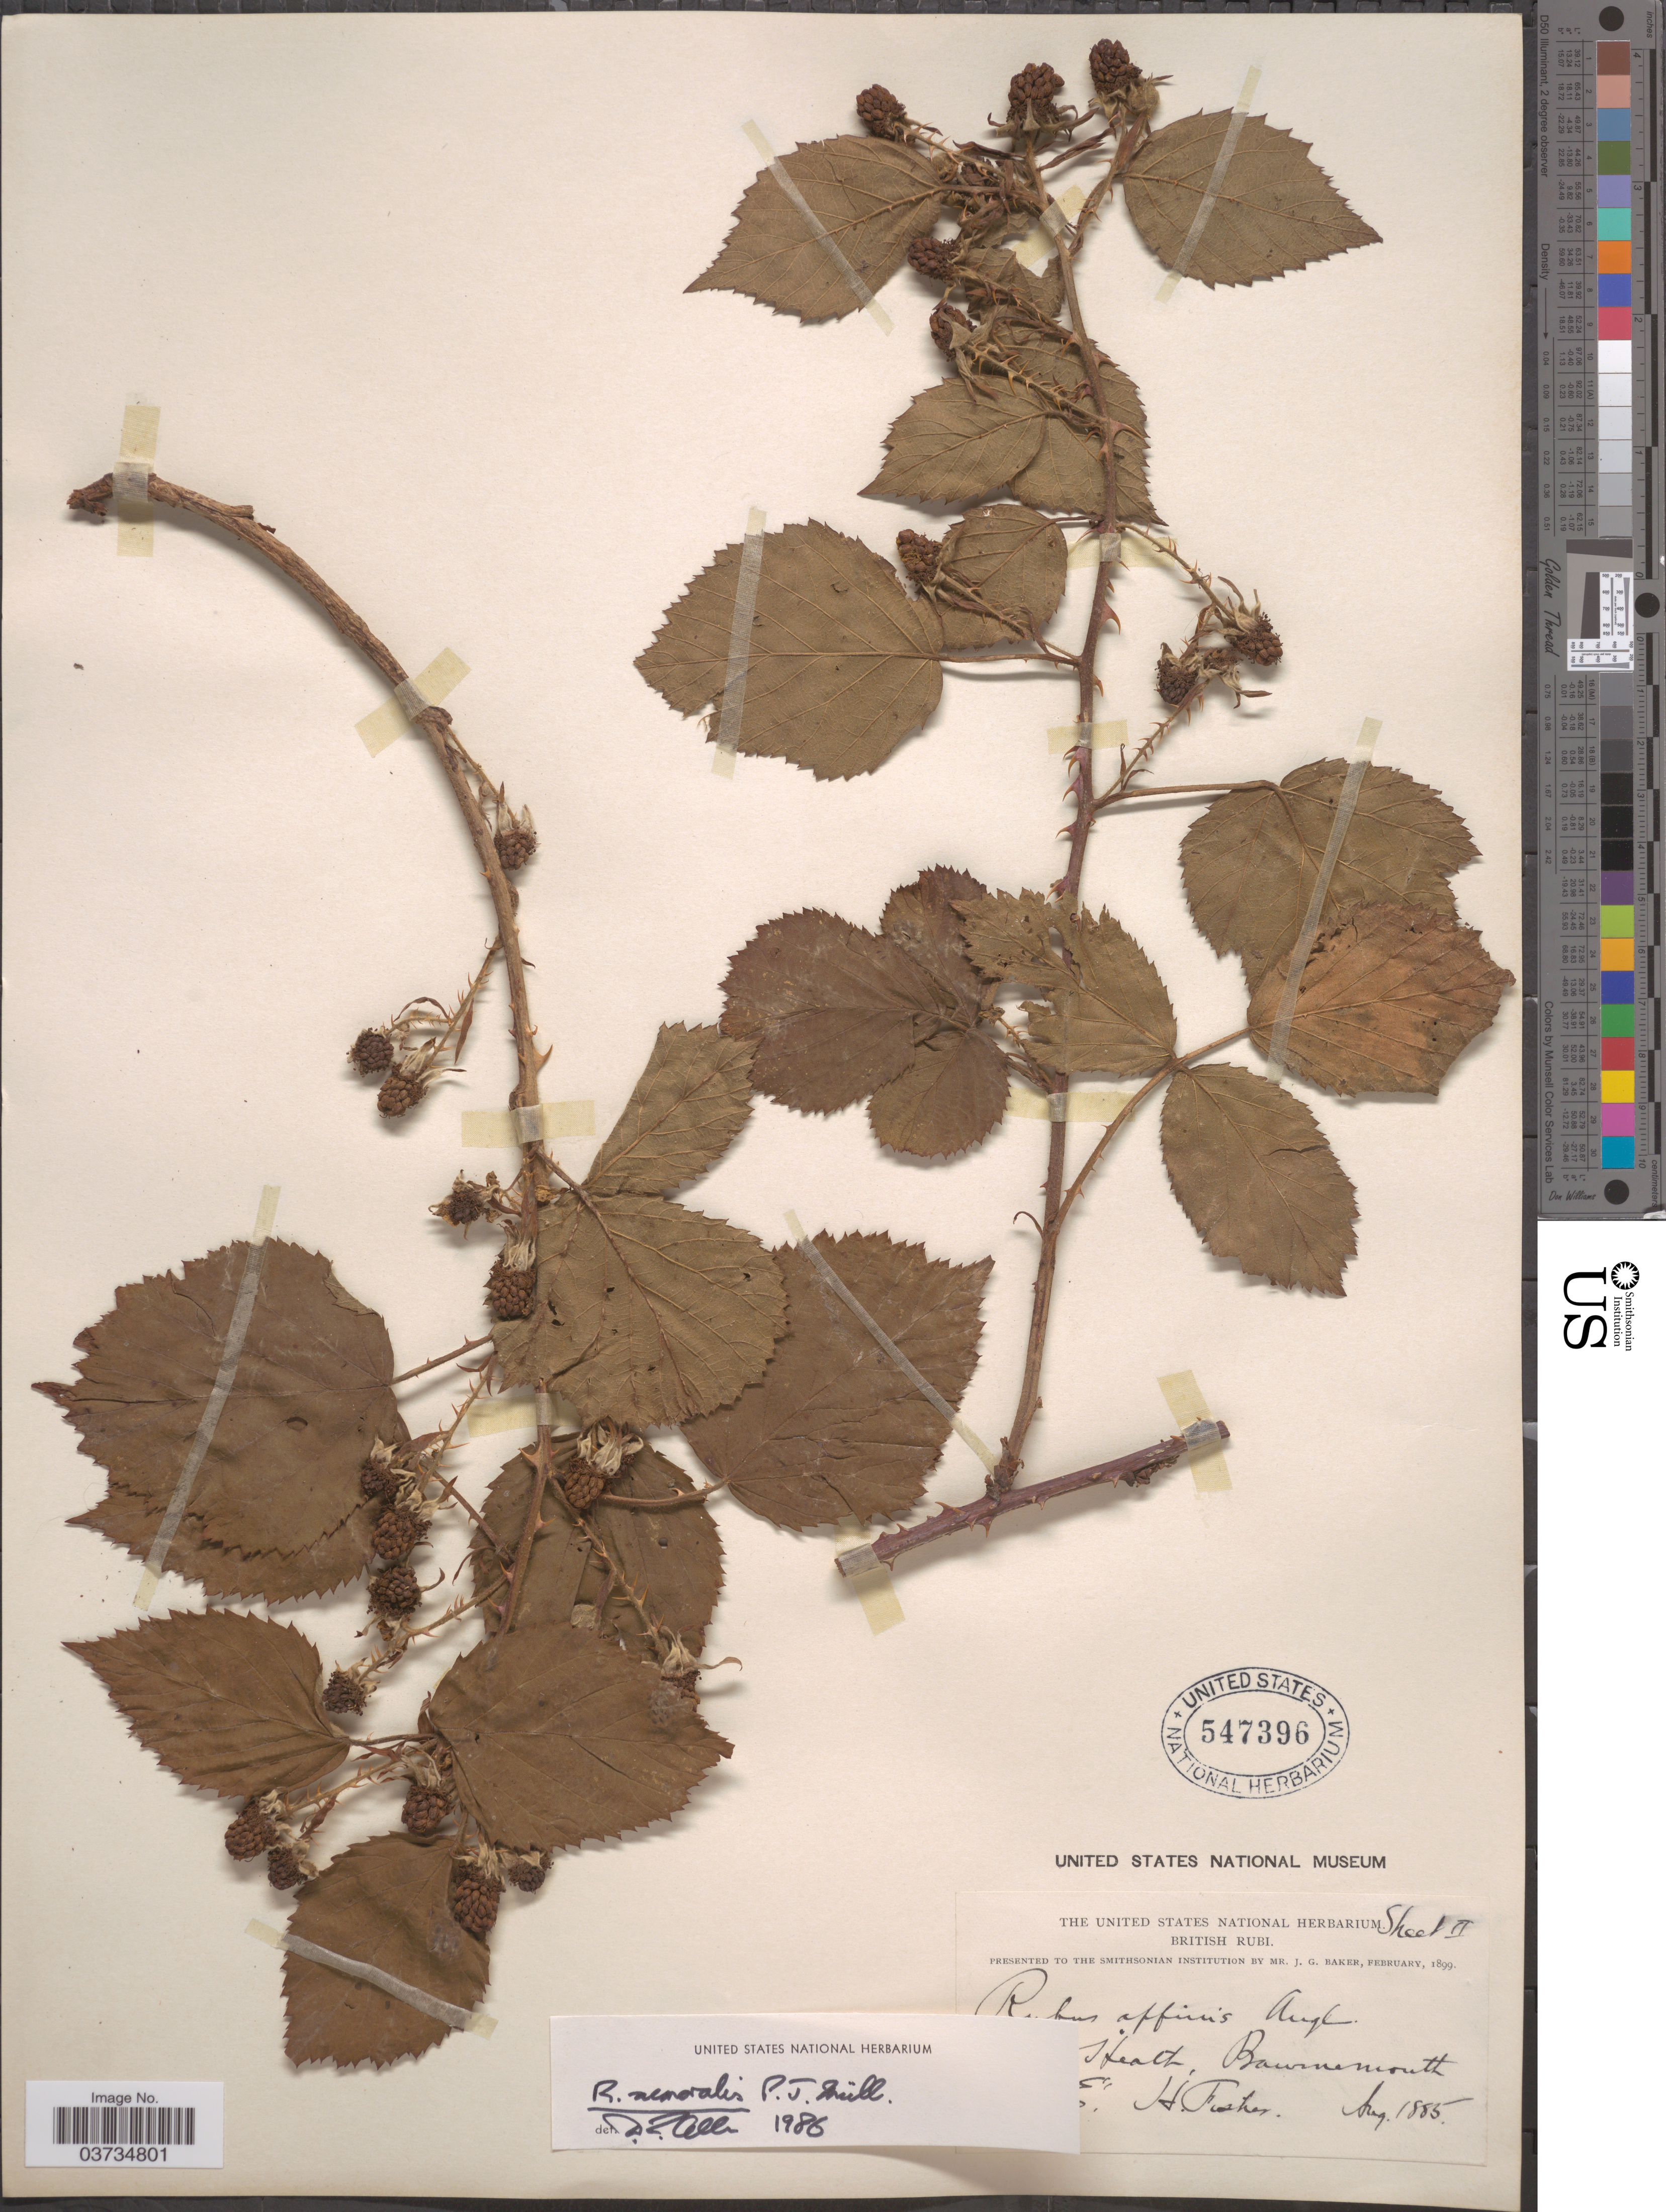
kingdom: Plantae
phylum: Tracheophyta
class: Magnoliopsida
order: Rosales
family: Rosaceae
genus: Rubus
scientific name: Rubus nemoralis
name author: P.J. Müll.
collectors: H. Fisher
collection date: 1885-08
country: United Kingdom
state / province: England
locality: [illegible text] Heath, Bournemouth.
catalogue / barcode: US 547396